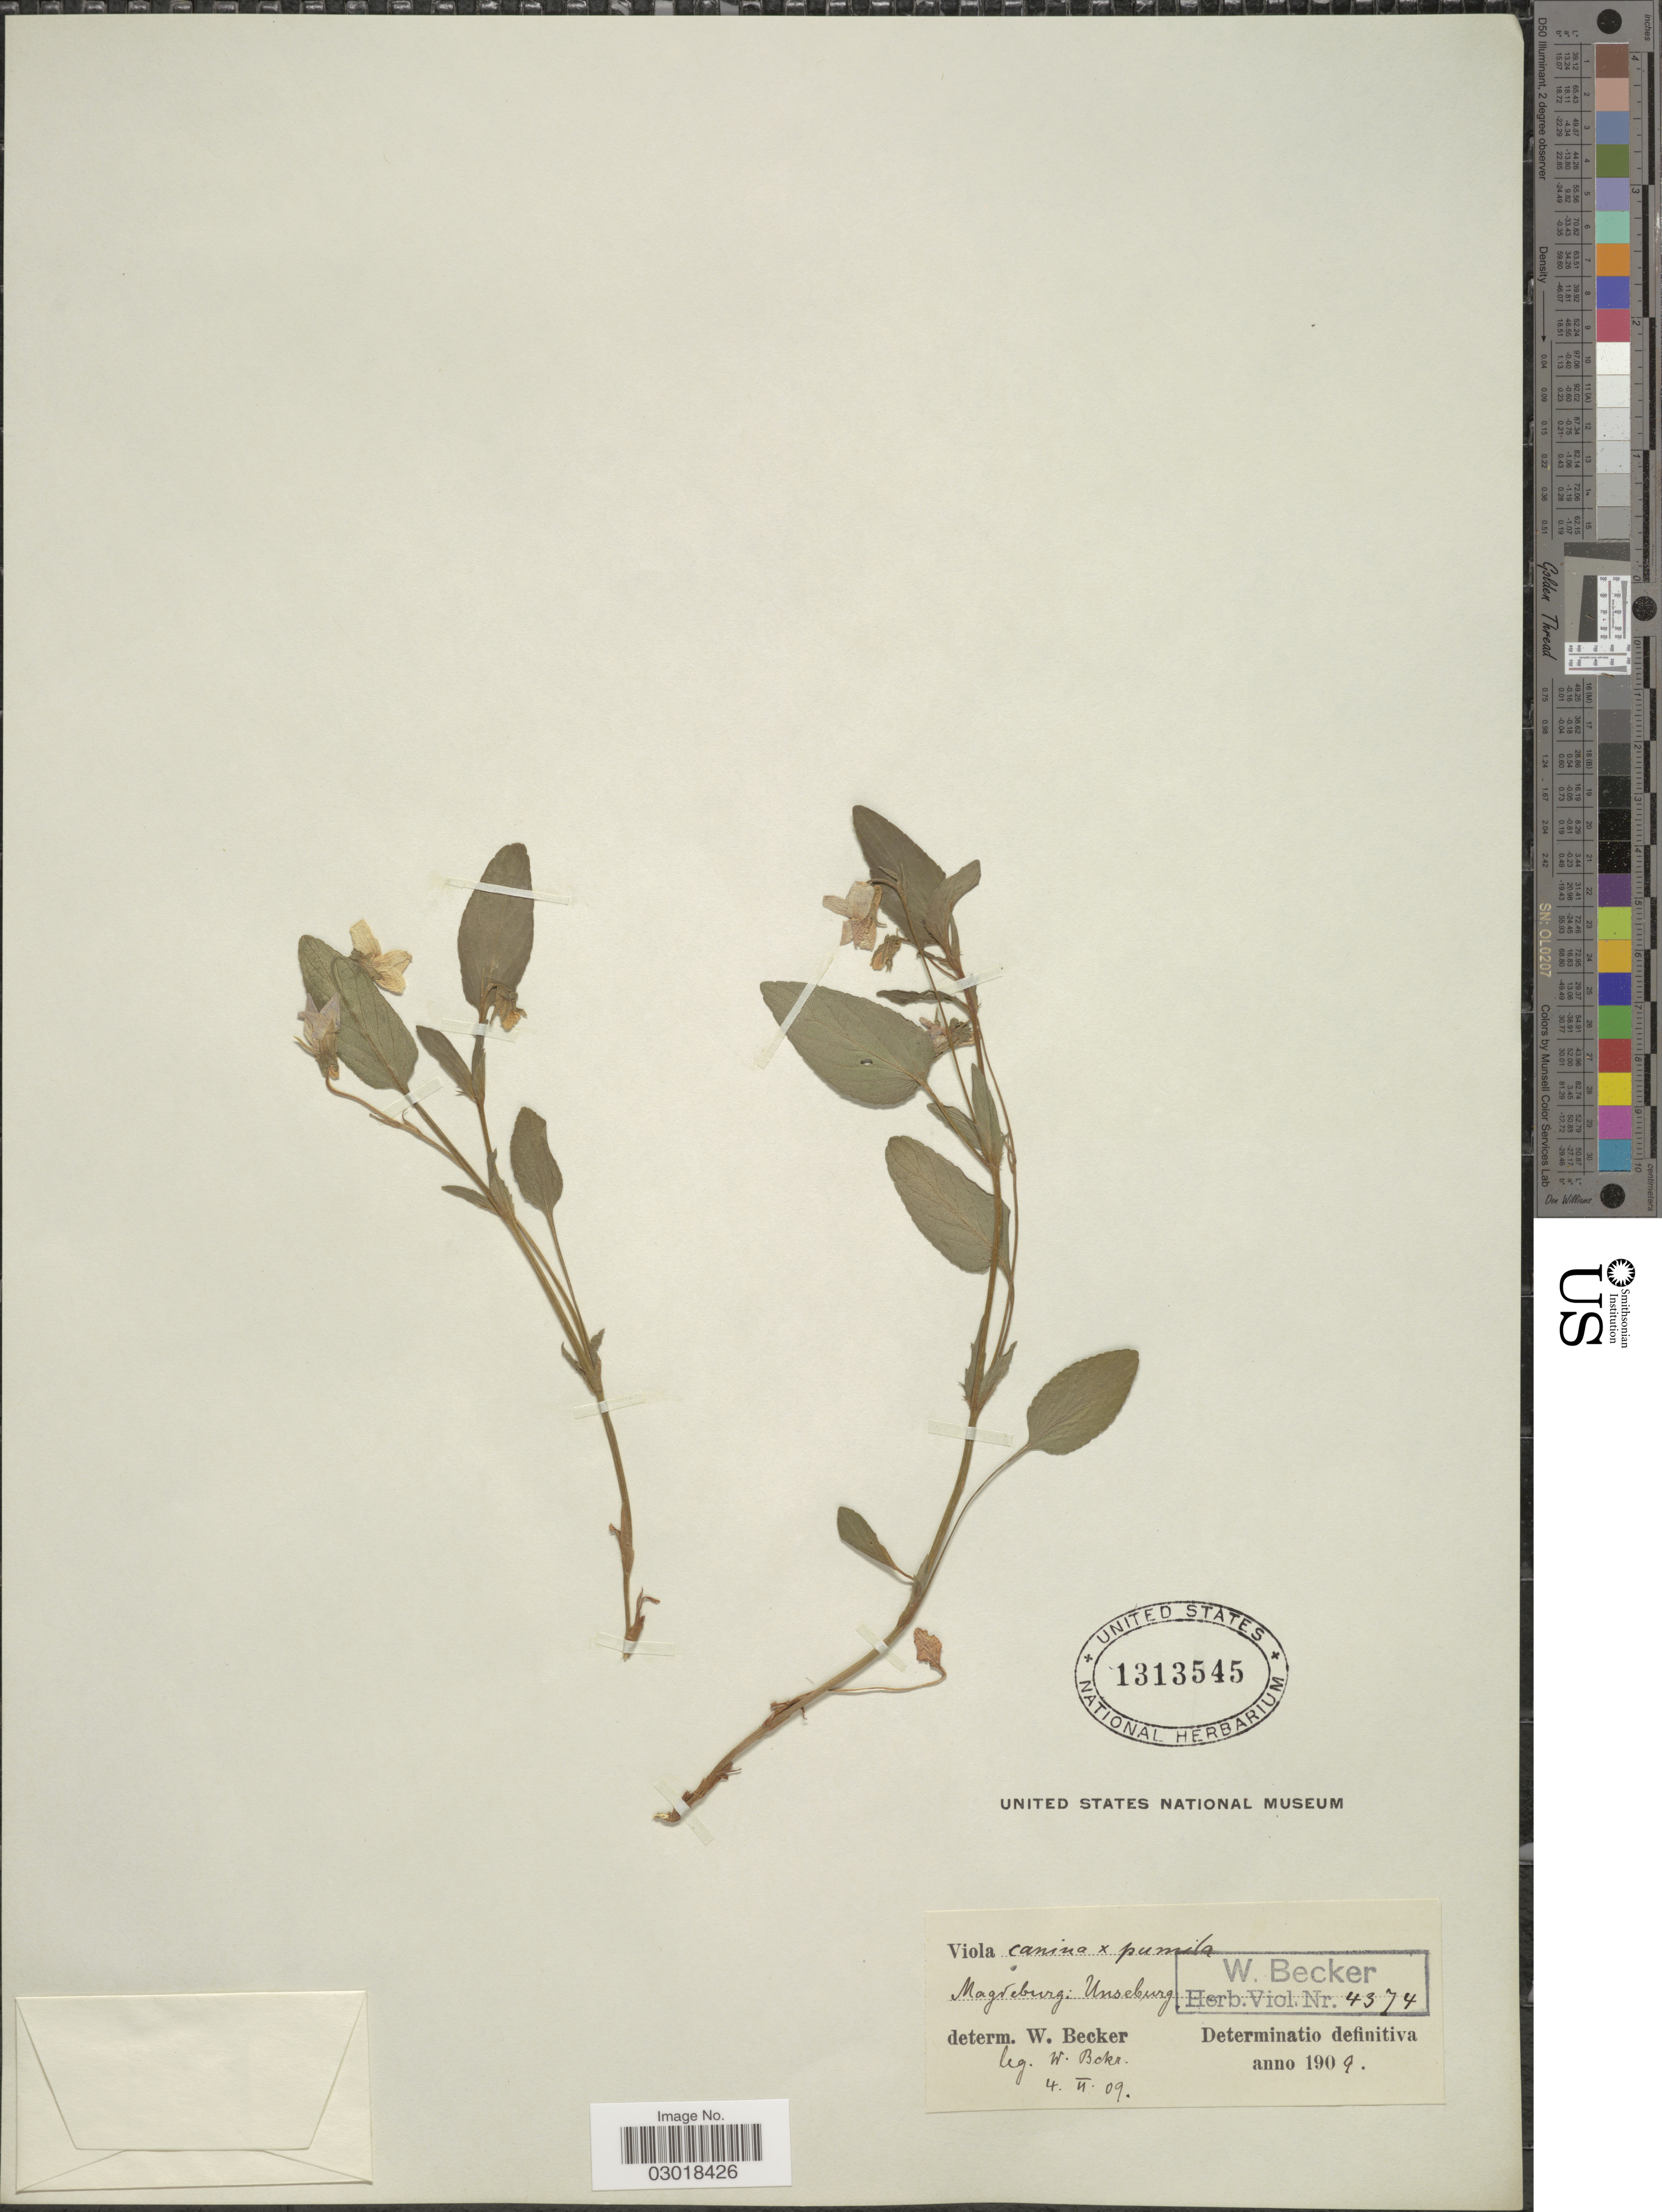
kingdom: Plantae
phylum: Tracheophyta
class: Magnoliopsida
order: Malpighiales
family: Violaceae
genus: Viola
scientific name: Viola canina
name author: L.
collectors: W. Becker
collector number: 4374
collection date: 1909-02-04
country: Germany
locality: Magdeburg: Unseburg.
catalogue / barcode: US 1313545